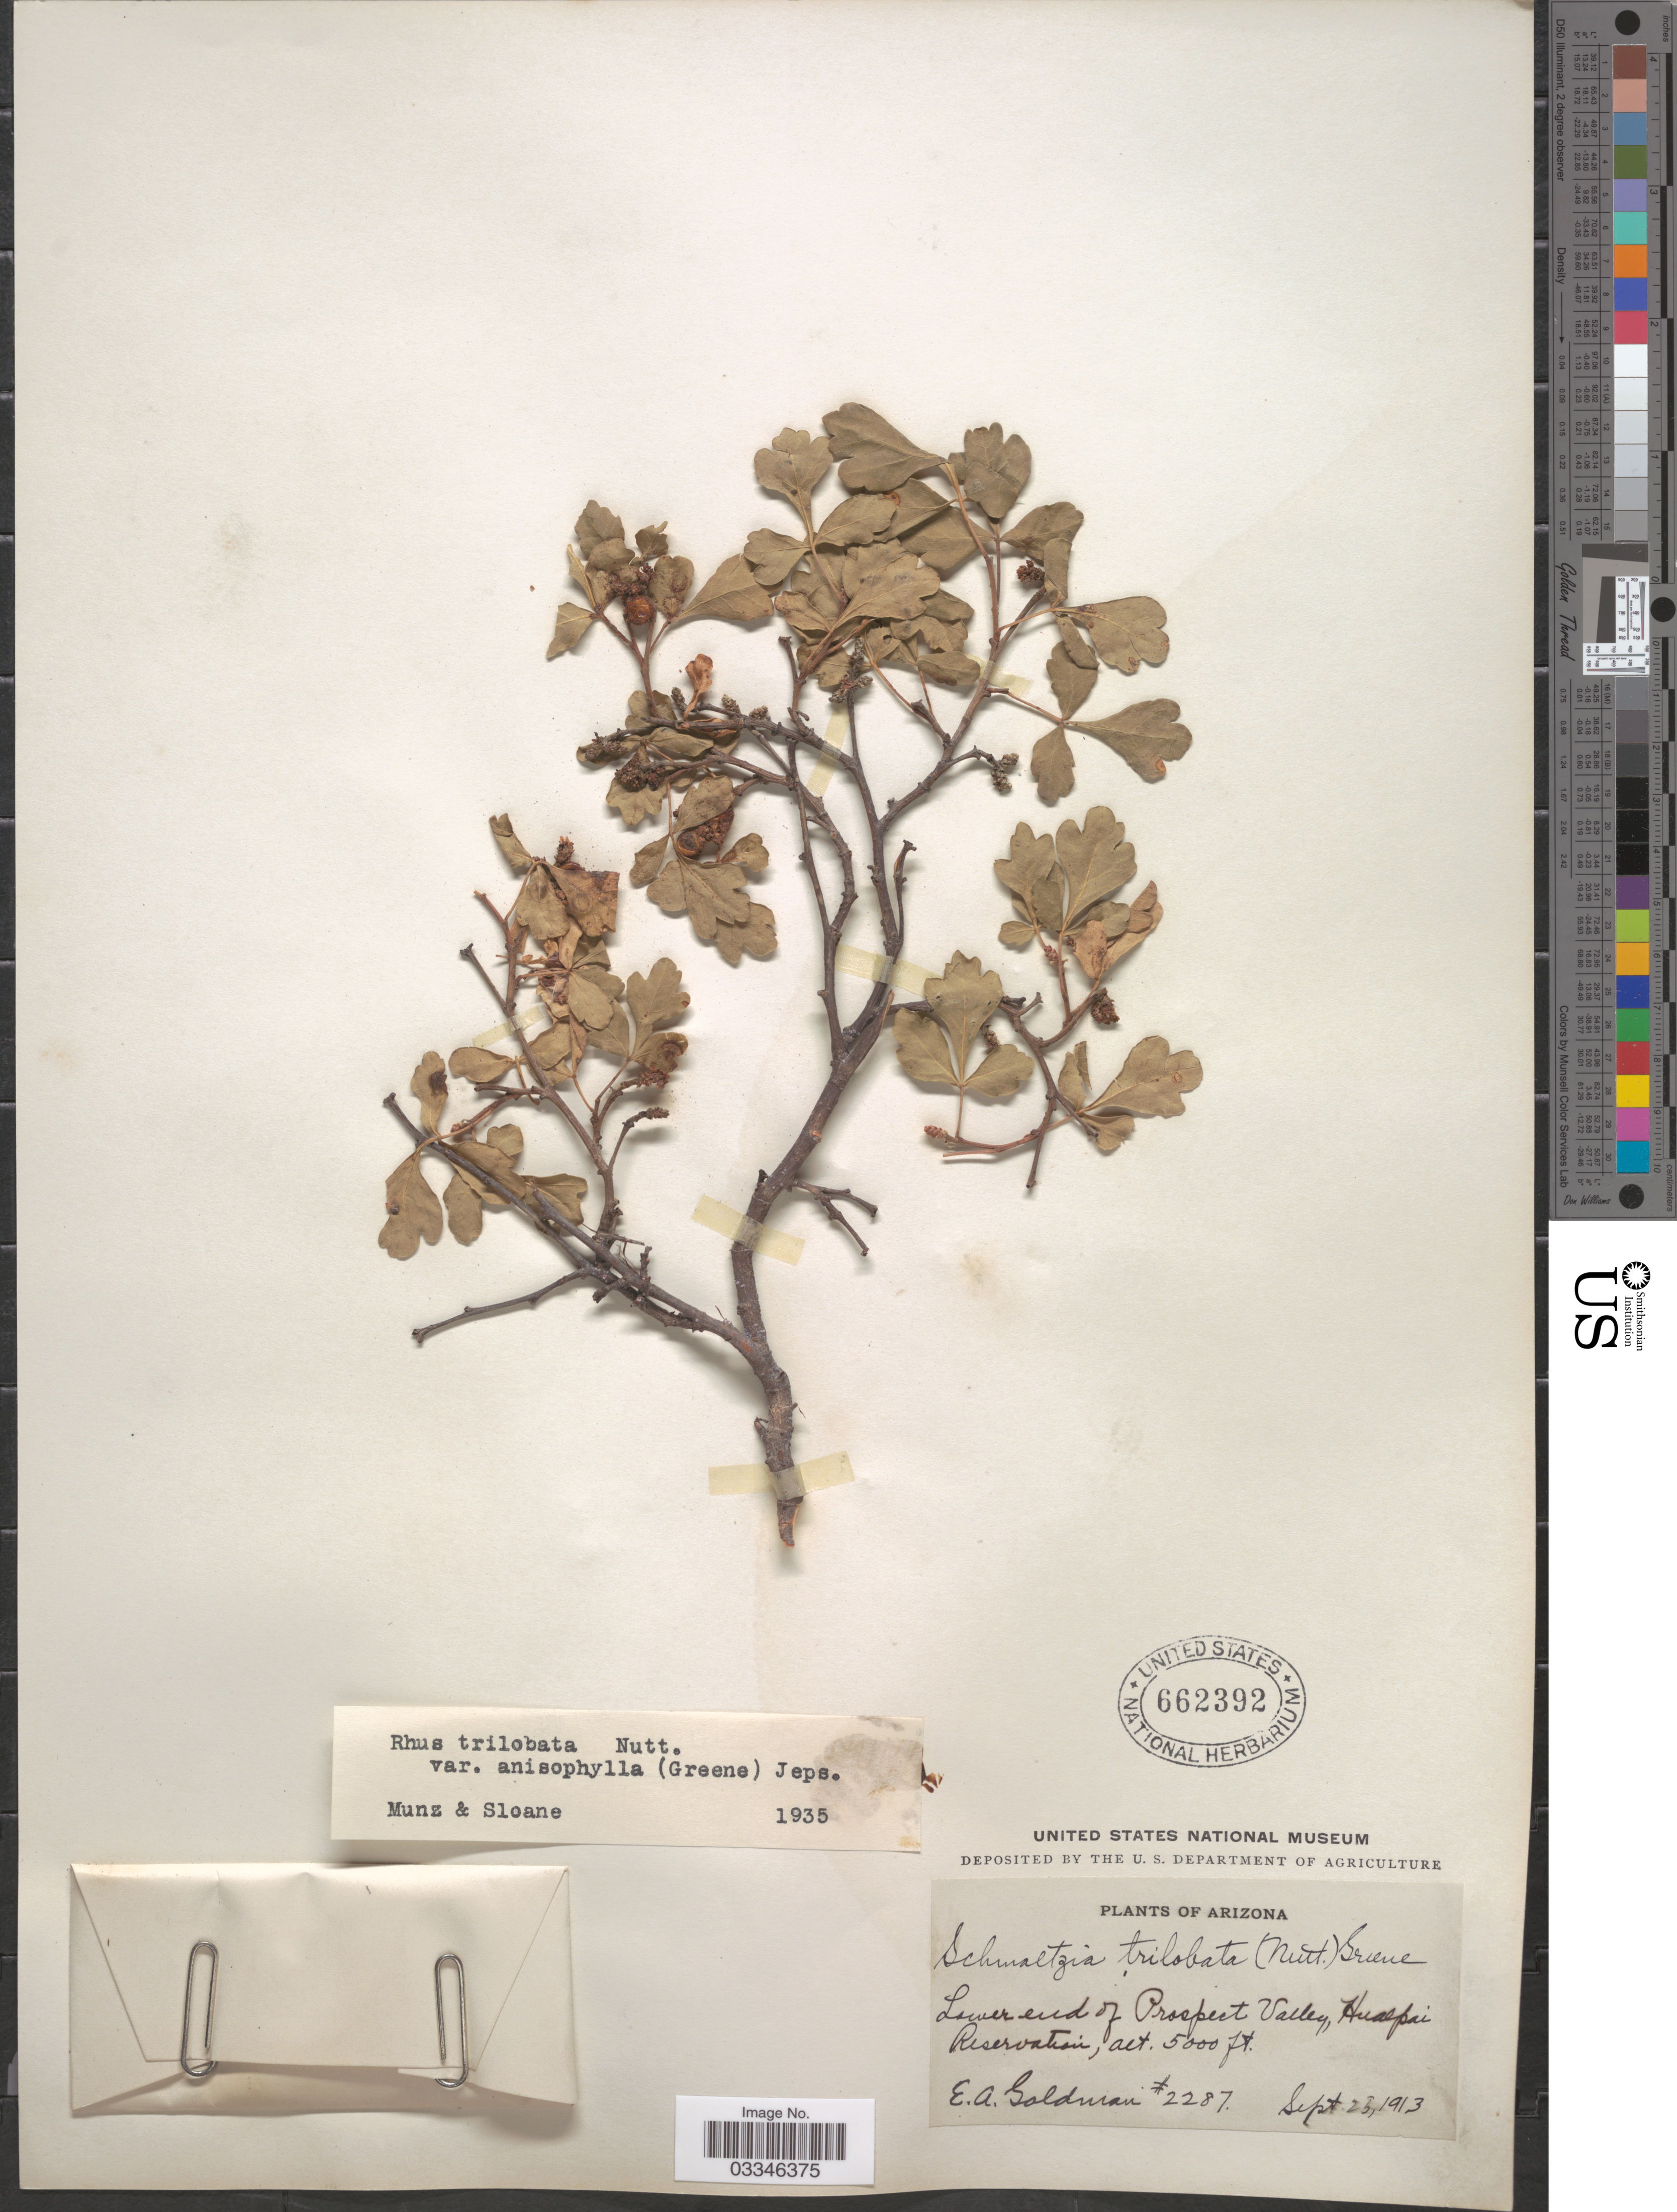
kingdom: Plantae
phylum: Tracheophyta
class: Magnoliopsida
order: Sapindales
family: Anacardiaceae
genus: Rhus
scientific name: Rhus trilobata var. anisophylla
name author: (Greene) Jeps.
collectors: E. A. Goldman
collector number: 2287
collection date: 1913-09-25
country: United States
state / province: Arizona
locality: Lower end of Prospect Valley, Hualpai Reservation.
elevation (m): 1524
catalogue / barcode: US 662392